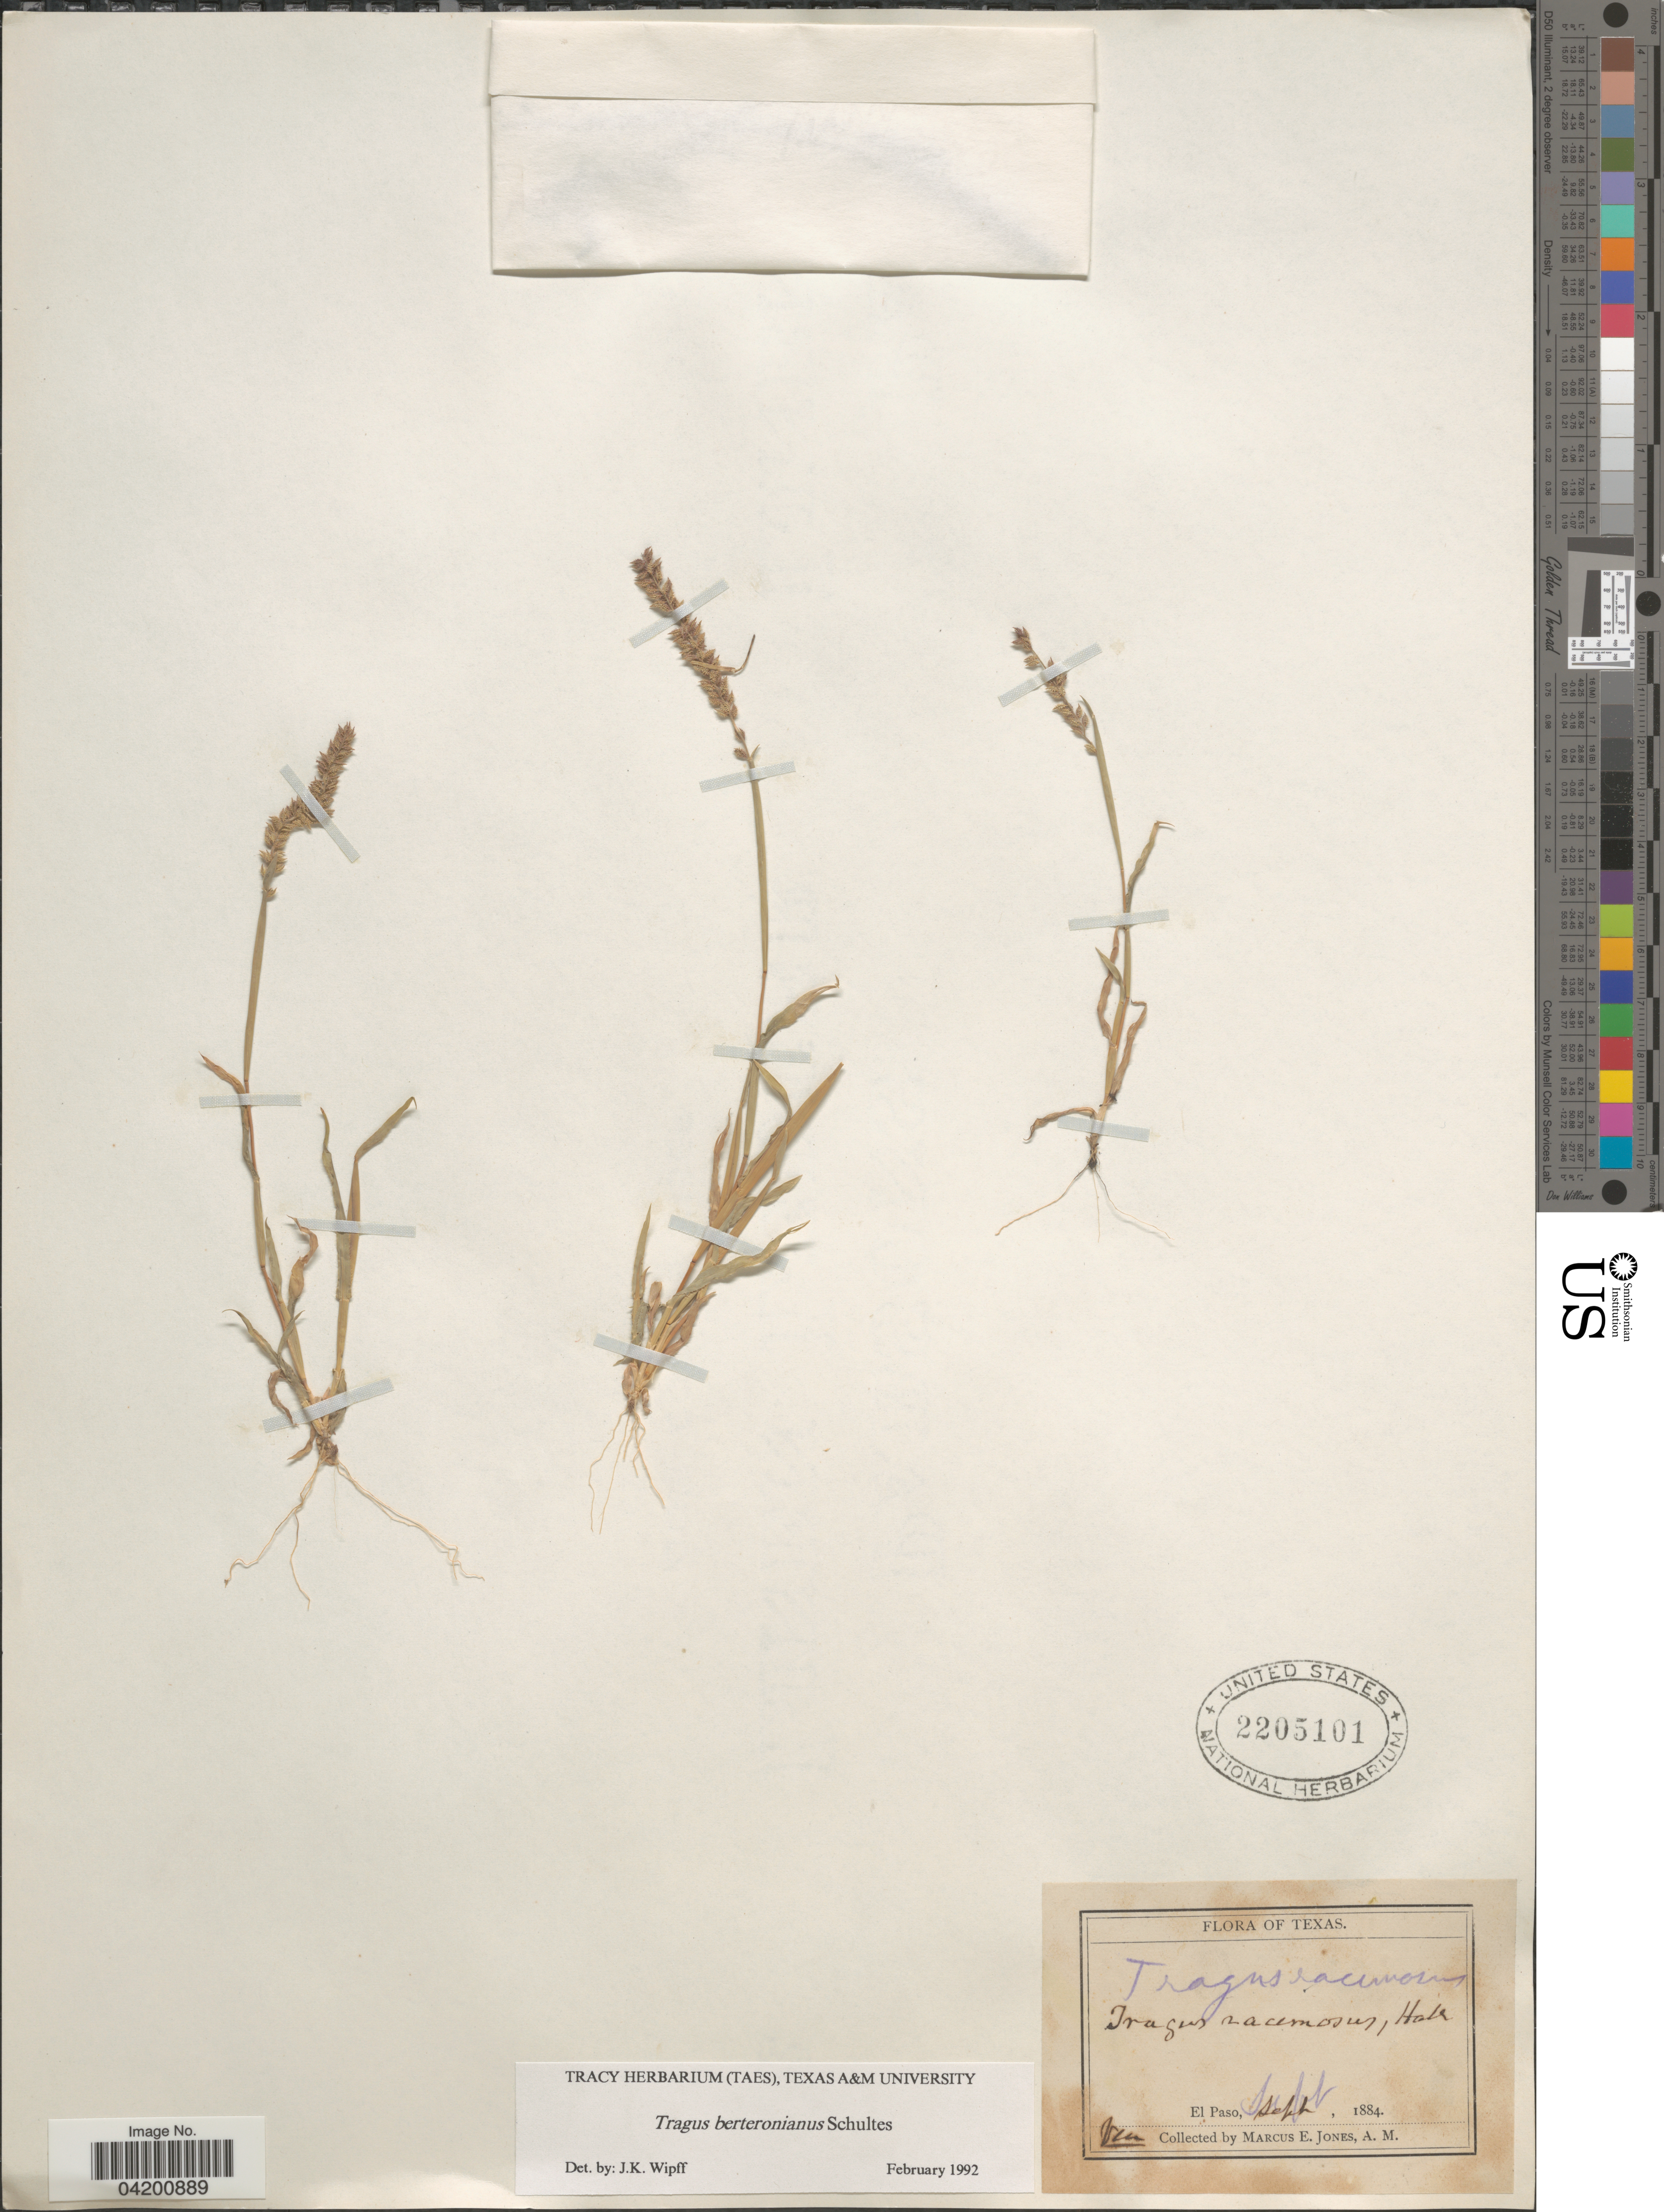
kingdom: Plantae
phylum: Tracheophyta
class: Liliopsida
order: Poales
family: Poaceae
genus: Tragus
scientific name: Tragus berteronianus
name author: Schult.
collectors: M. E. Jones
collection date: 1884-09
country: United States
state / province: Texas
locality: El Paso.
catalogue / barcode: US 2205101